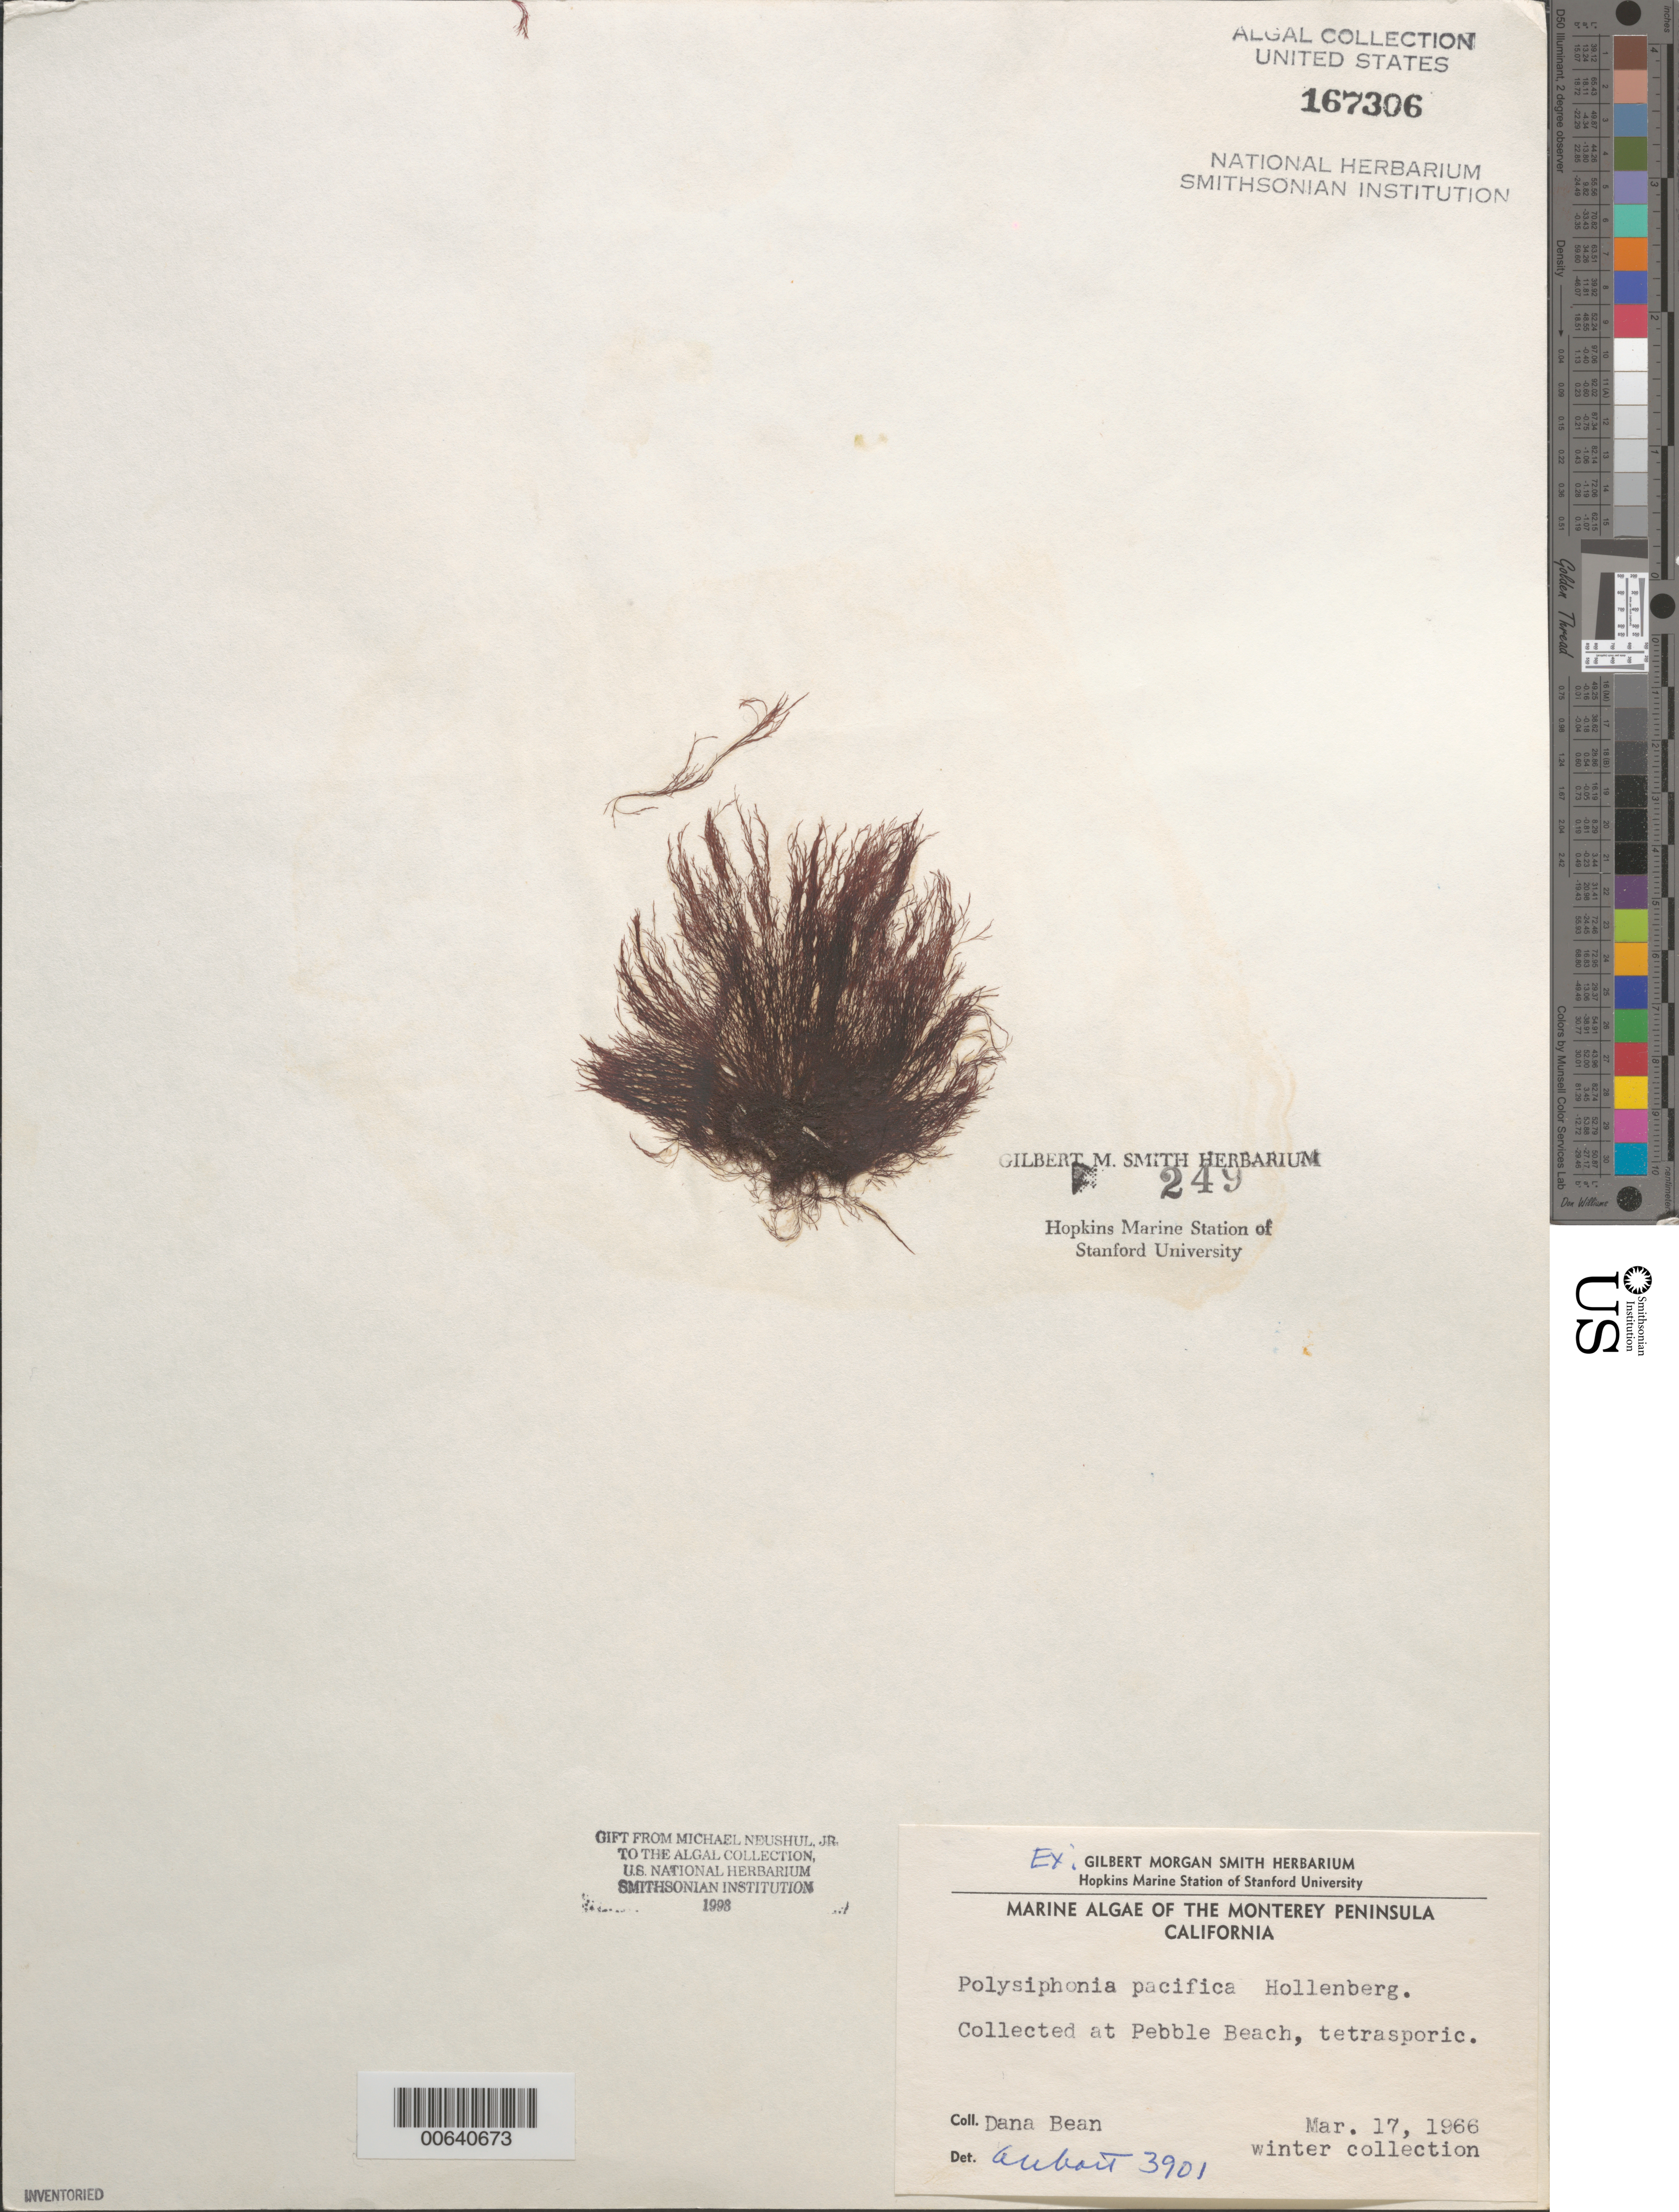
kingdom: Plantae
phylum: Rhodophyta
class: Florideophyceae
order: Ceramiales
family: Rhodomelaceae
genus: Polysiphonia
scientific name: Polysiphonia pacifica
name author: Hollenb.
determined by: Abbott, Isabella A.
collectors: D. Bean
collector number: IAA 3901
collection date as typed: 17 Mar 1966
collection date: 1966-03-17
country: United States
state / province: California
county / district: Monterey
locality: Pebble Beach, Monterey Peninsula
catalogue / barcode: US 167306